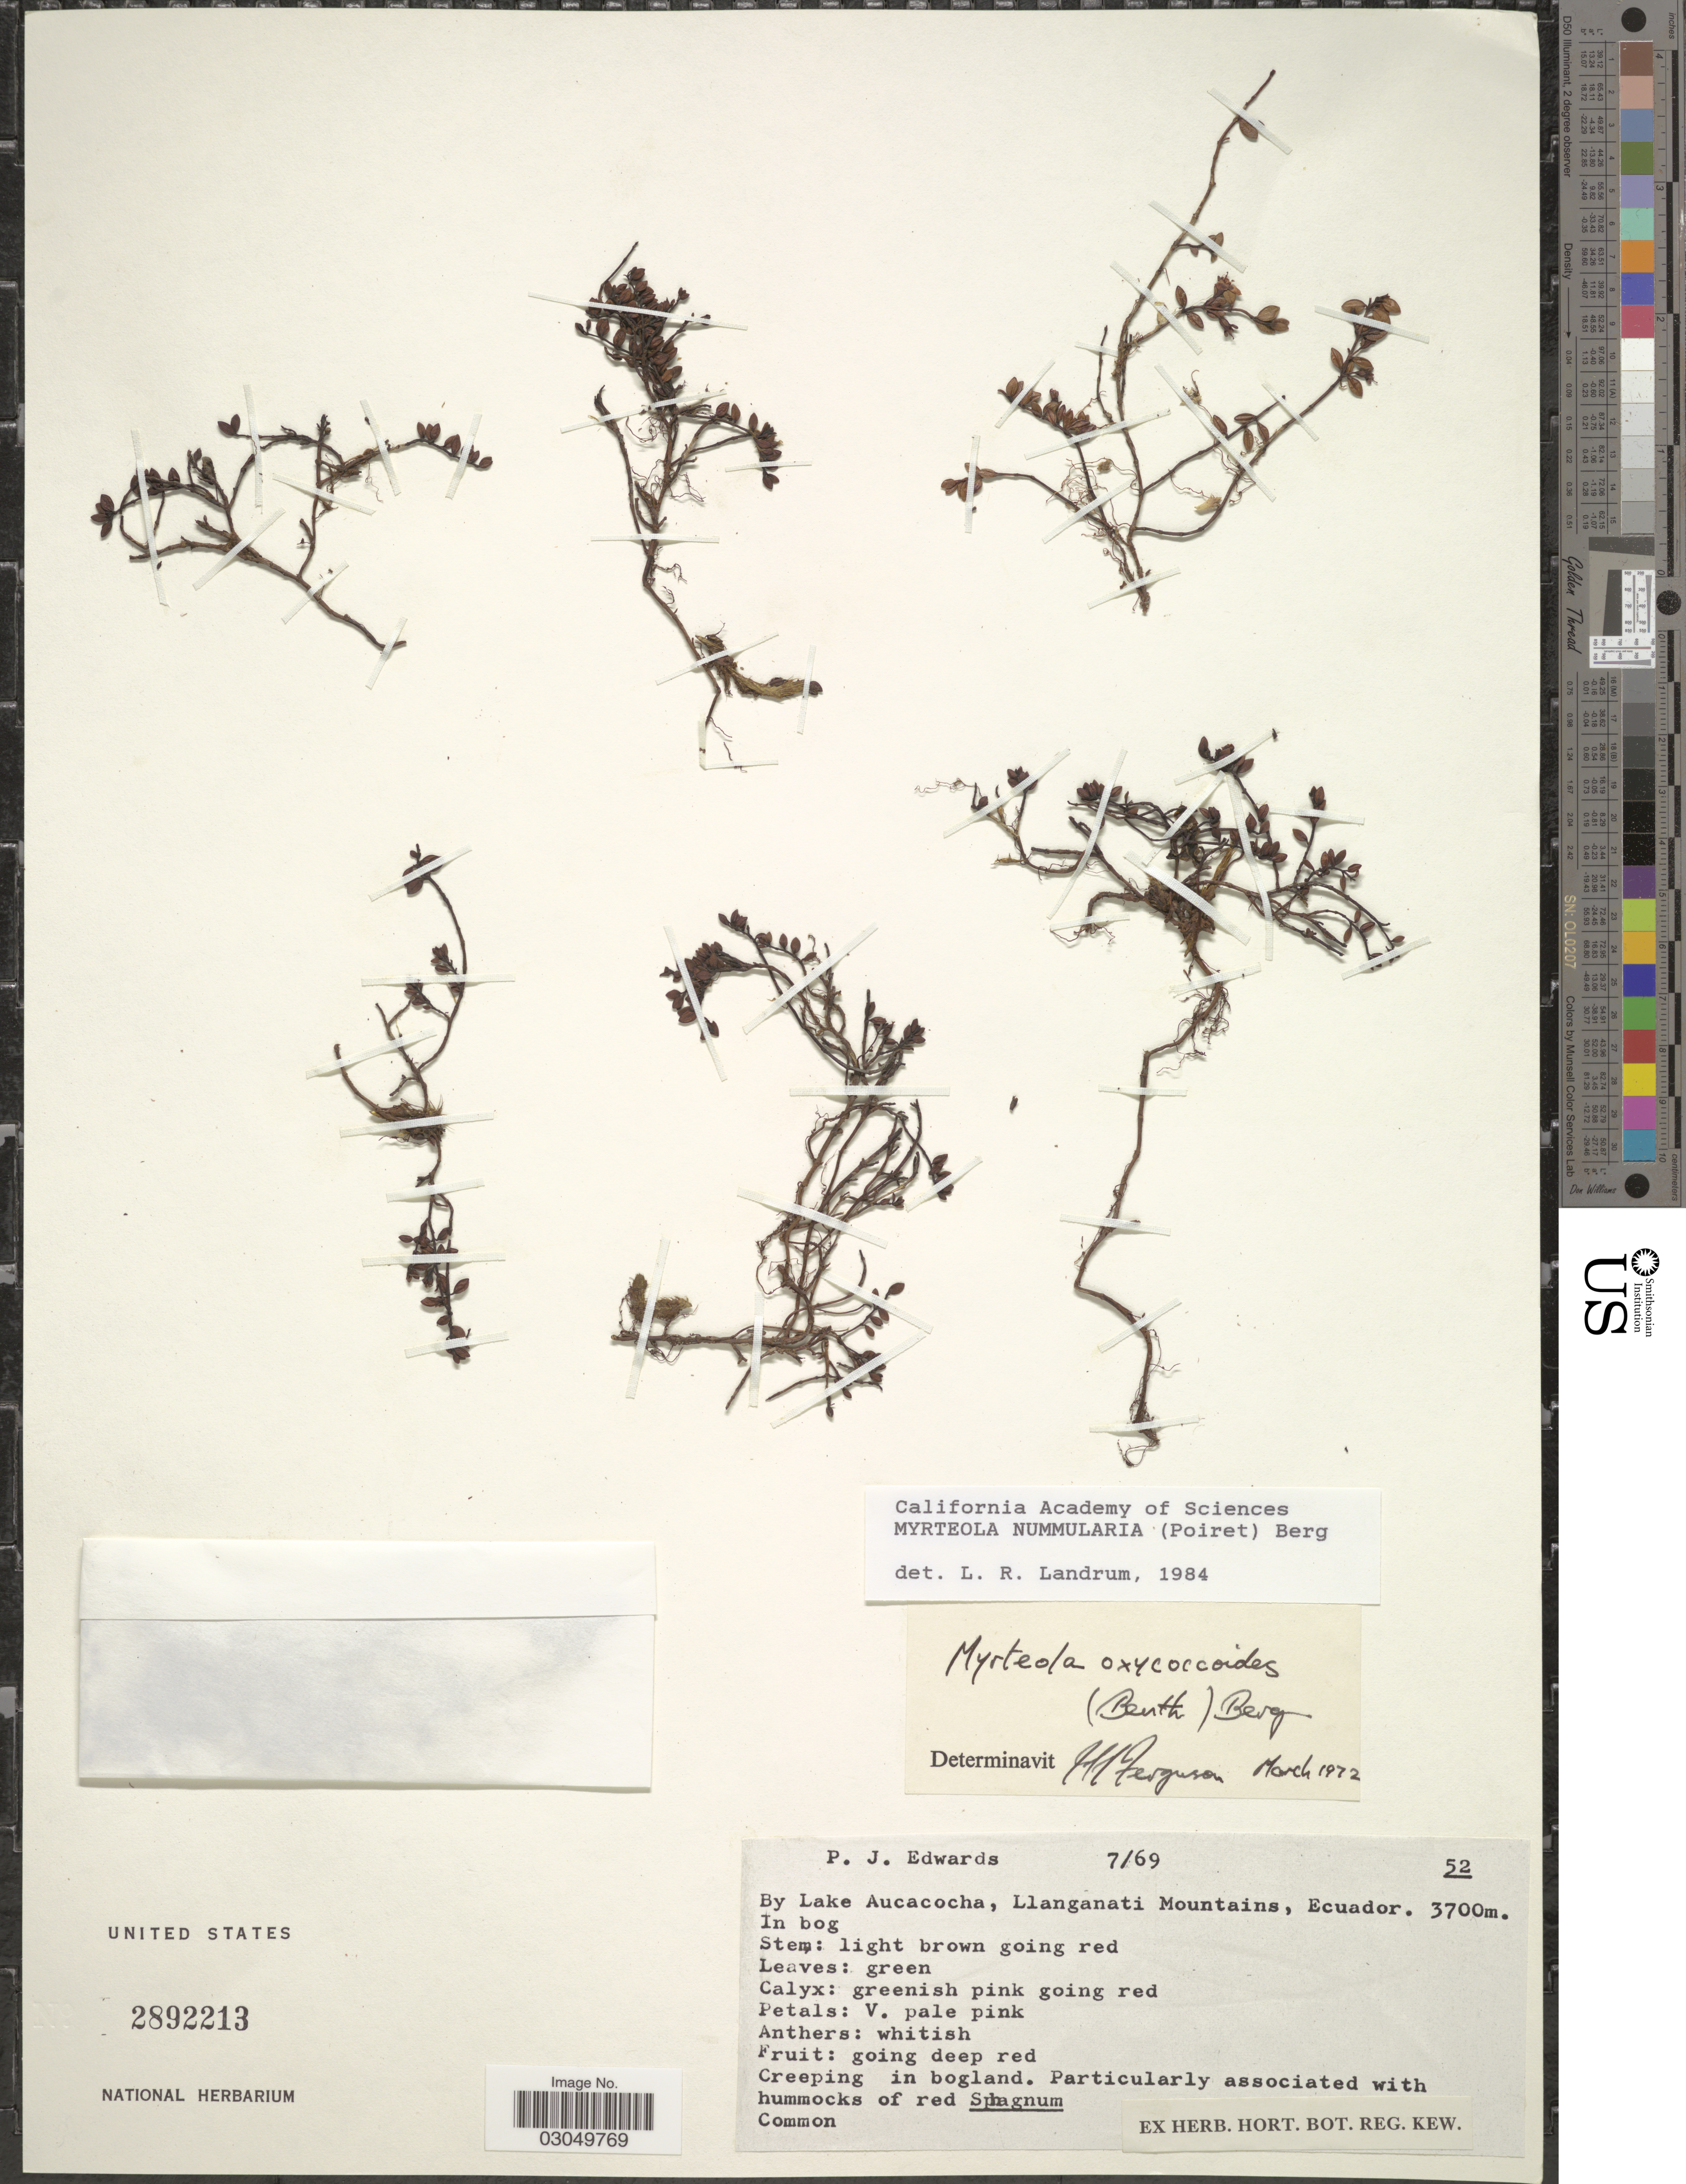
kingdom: Plantae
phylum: Tracheophyta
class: Magnoliopsida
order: Myrtales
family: Myrtaceae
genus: Myrteola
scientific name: Myrteola nummularia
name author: (Lam.) O. Berg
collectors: P. Edwards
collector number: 7/69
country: Ecuador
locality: By Lake Aucacocha, Llanganati Mountains.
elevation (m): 3700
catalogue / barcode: US 2892213